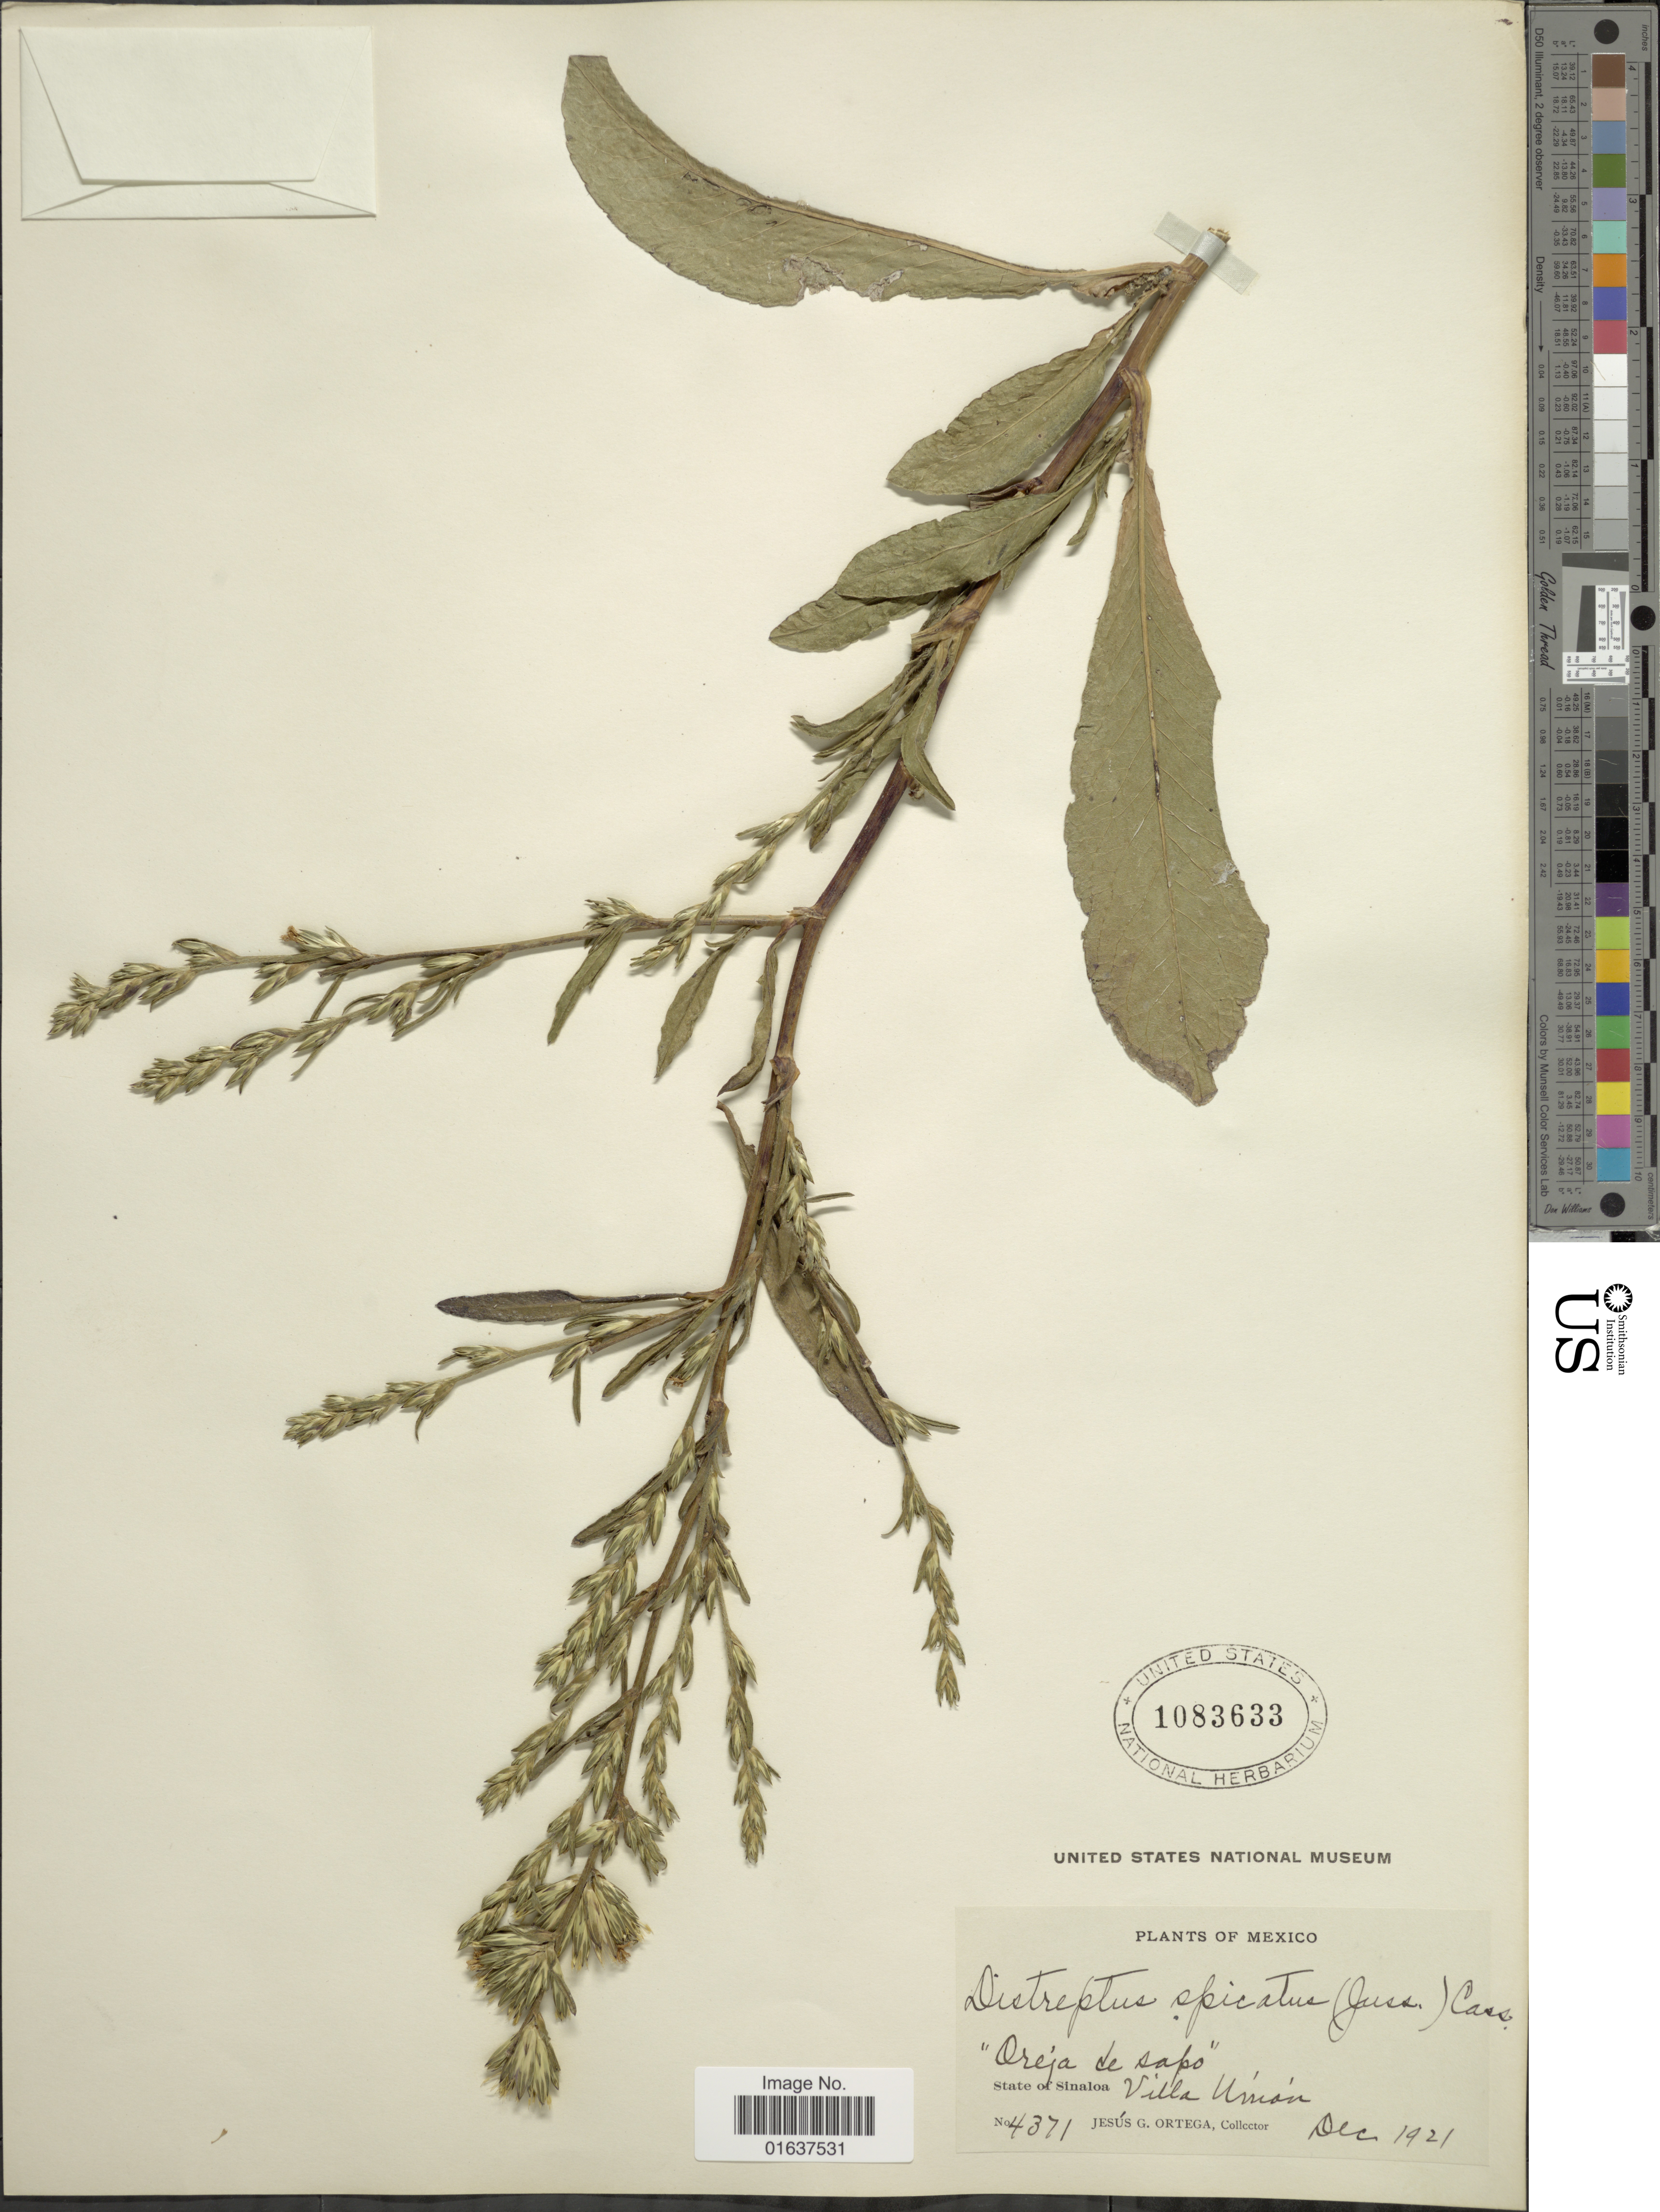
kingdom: Plantae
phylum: Tracheophyta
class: Magnoliopsida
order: Asterales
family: Asteraceae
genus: Pseudelephantopus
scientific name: Pseudelephantopus spicatus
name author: (Juss. ex Aubl.) C.F. Baker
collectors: J. Ortega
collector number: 4371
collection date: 1921-12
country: Mexico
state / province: Sinaloa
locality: Oreja de Sapo, State of Sinaloa, Villa Union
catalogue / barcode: US 1083633